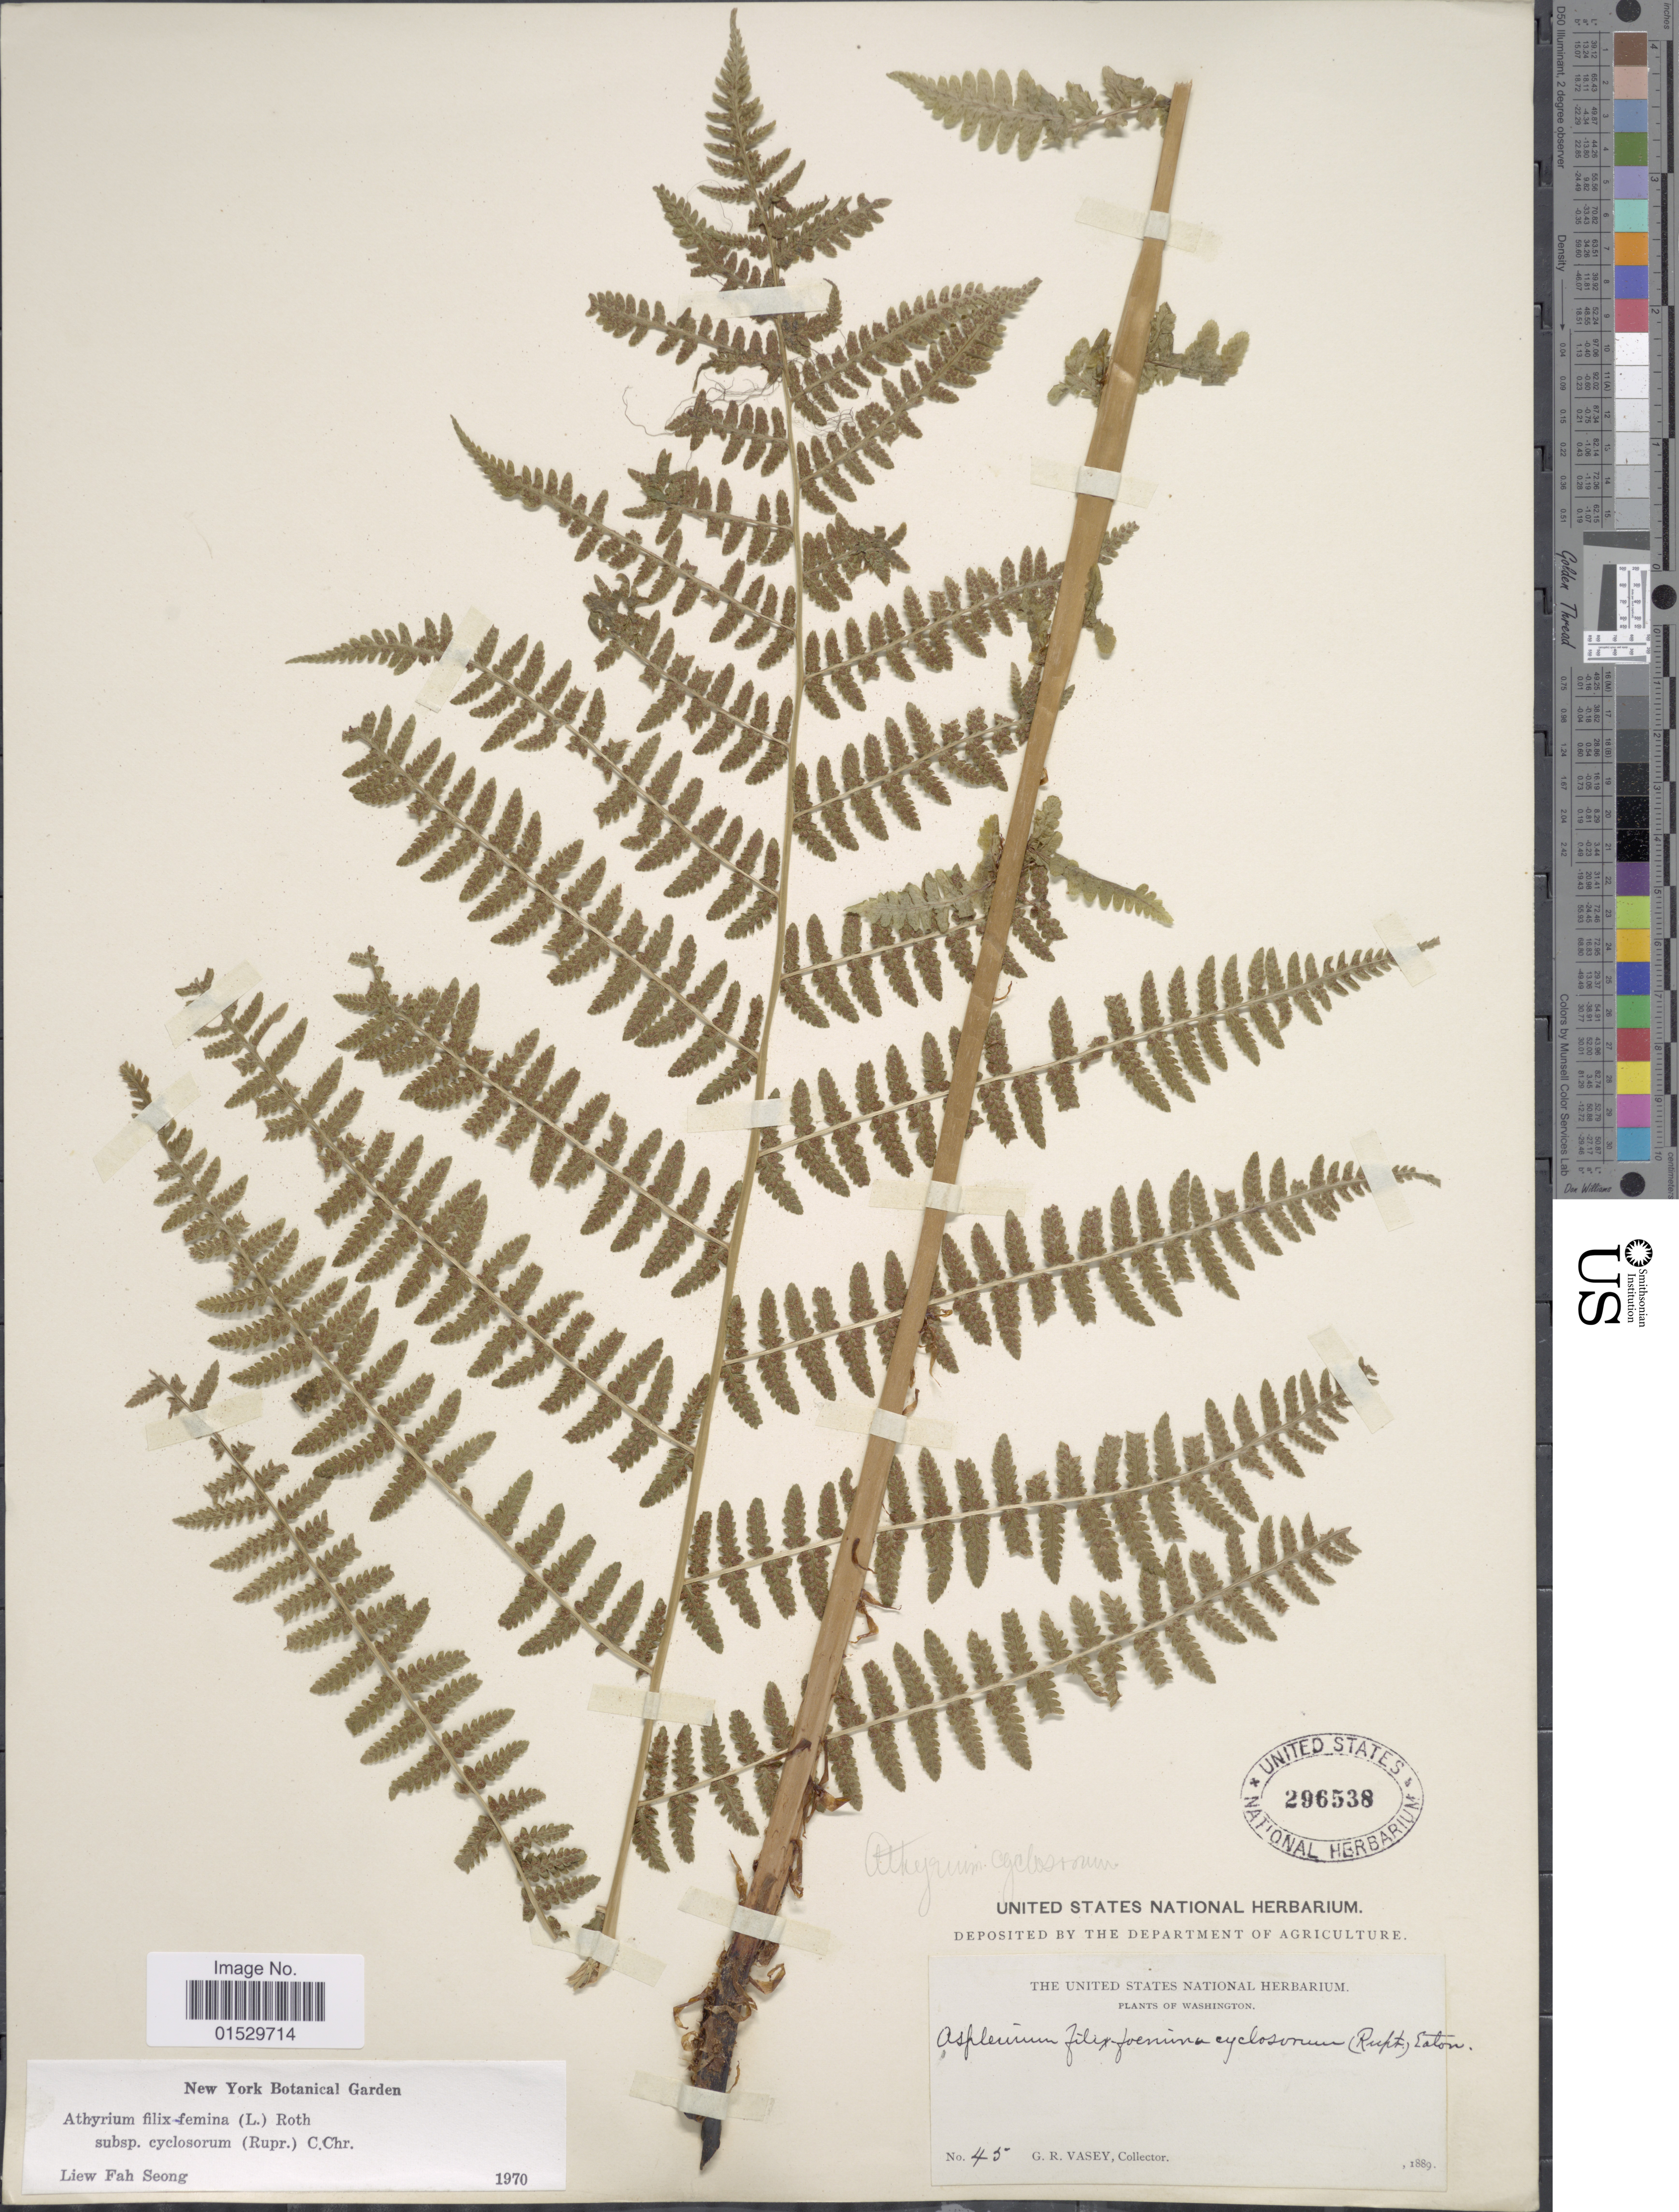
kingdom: Plantae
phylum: Tracheophyta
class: Polypodiopsida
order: Polypodiales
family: Athyriaceae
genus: Athyrium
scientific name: Athyrium filix-femina subsp. cyclosorum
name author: (Rupr.) C. Chr.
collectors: G. R. Vasey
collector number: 45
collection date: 1889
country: United States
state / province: Washington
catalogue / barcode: US 296538